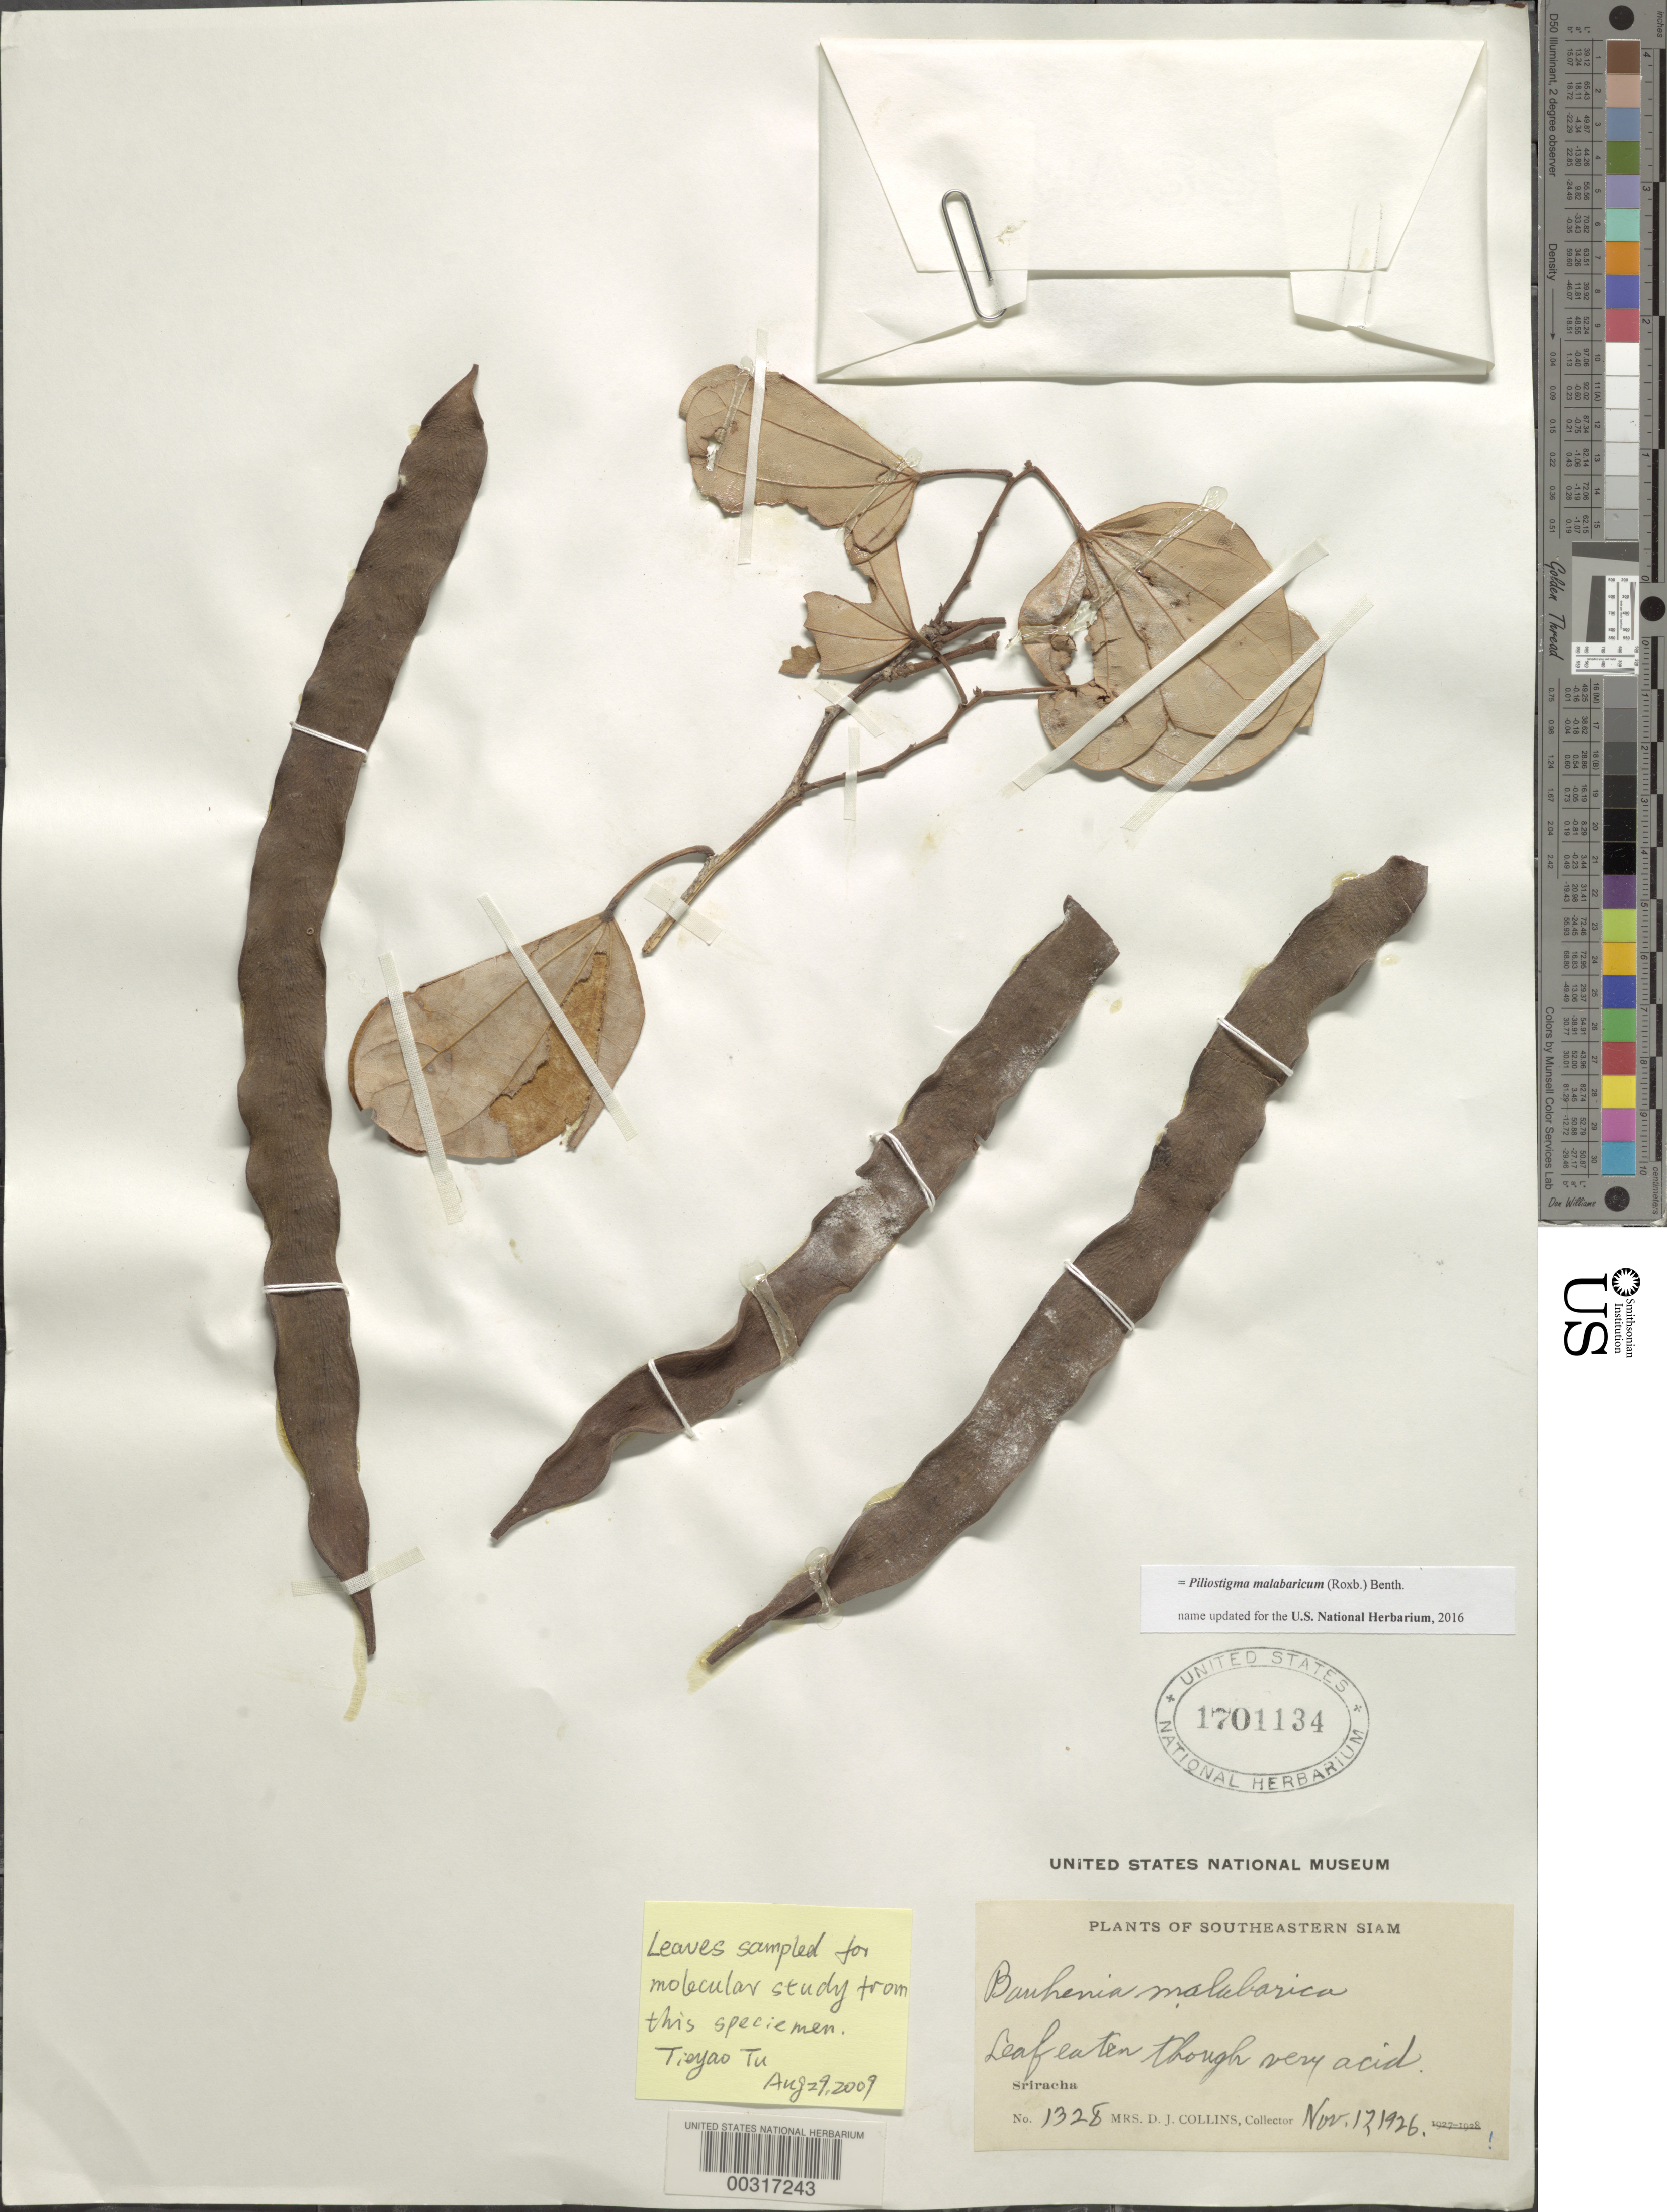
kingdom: Plantae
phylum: Tracheophyta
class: Magnoliopsida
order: Fabales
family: Fabaceae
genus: Piliostigma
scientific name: Piliostigma malabaricum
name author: (Roxb.) Benth.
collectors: Mrs. D. J. Collins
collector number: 1328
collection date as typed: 12 Nov 1926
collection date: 1926-11-12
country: Thailand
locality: Sriracha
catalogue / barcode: US 1701134